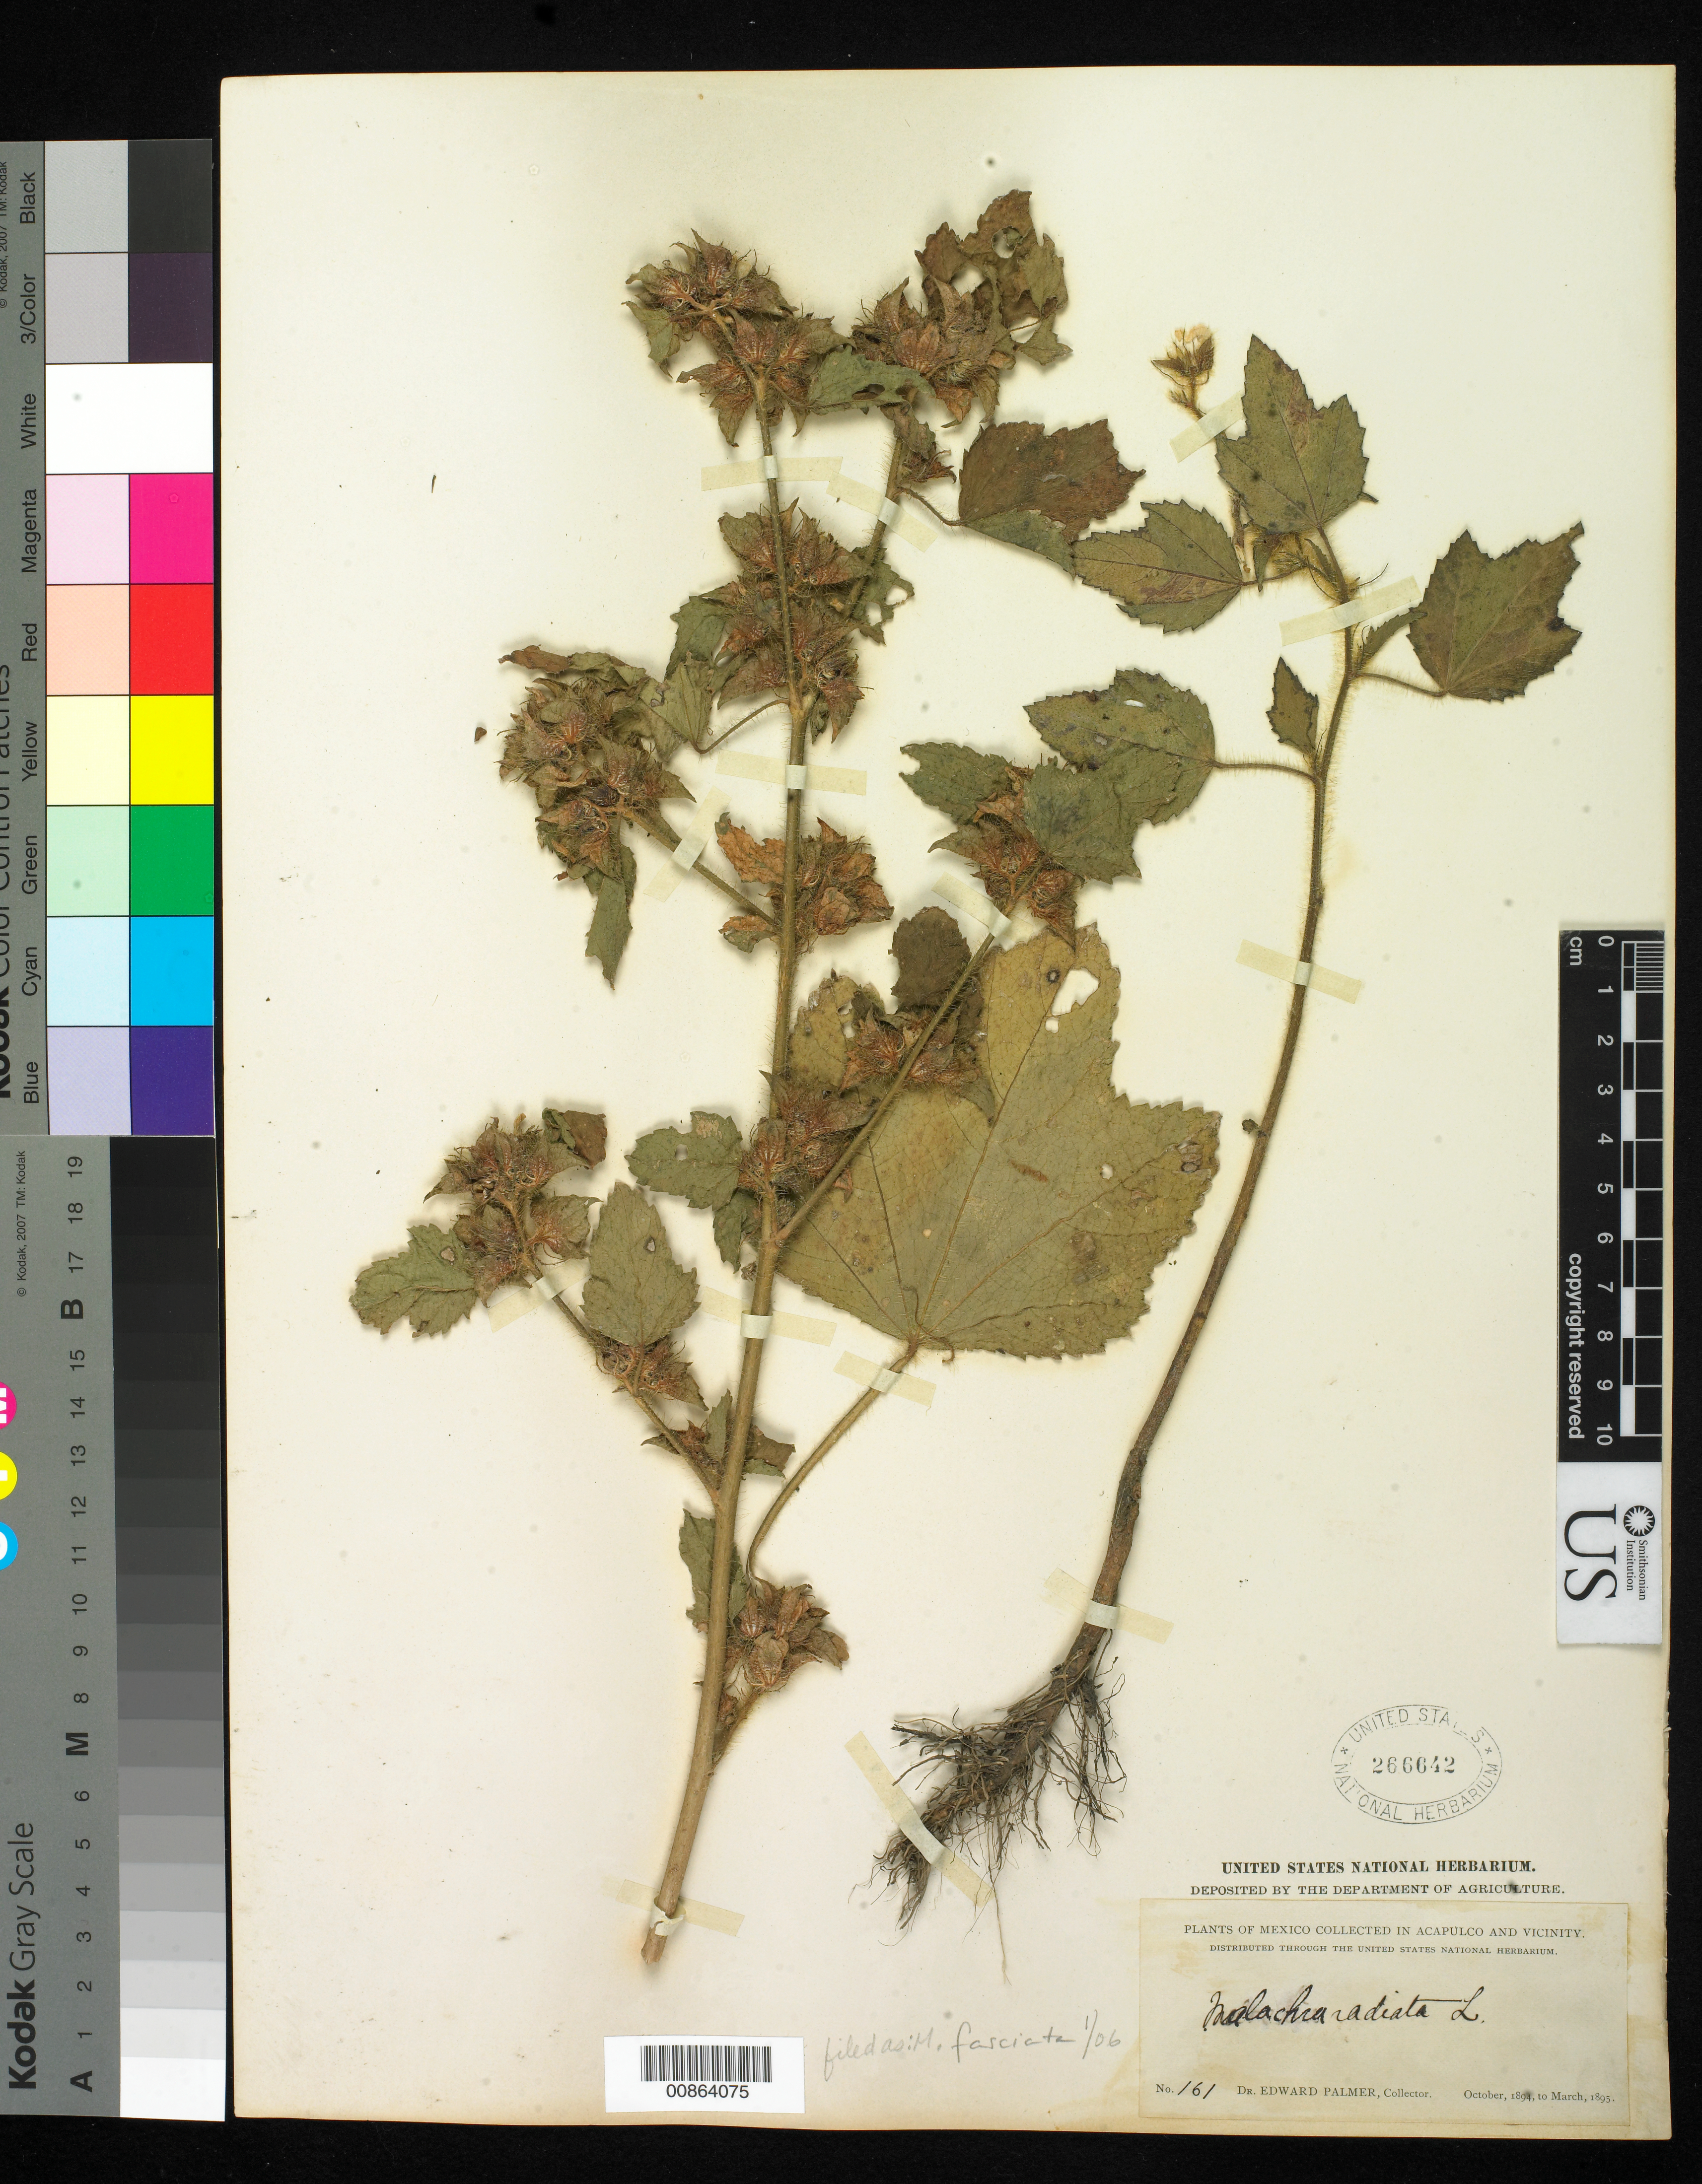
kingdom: Plantae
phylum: Tracheophyta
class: Magnoliopsida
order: Malvales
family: Malvaceae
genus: Malachra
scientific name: Malachra fasciata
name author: Jacq.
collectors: E. Palmer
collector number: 161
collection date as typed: Oct 1894 to -- Mar 1895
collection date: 1894-10/1895-03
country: Mexico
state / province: Guerrero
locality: Acapulco, Guerrero and vicinity.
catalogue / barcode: US 266642